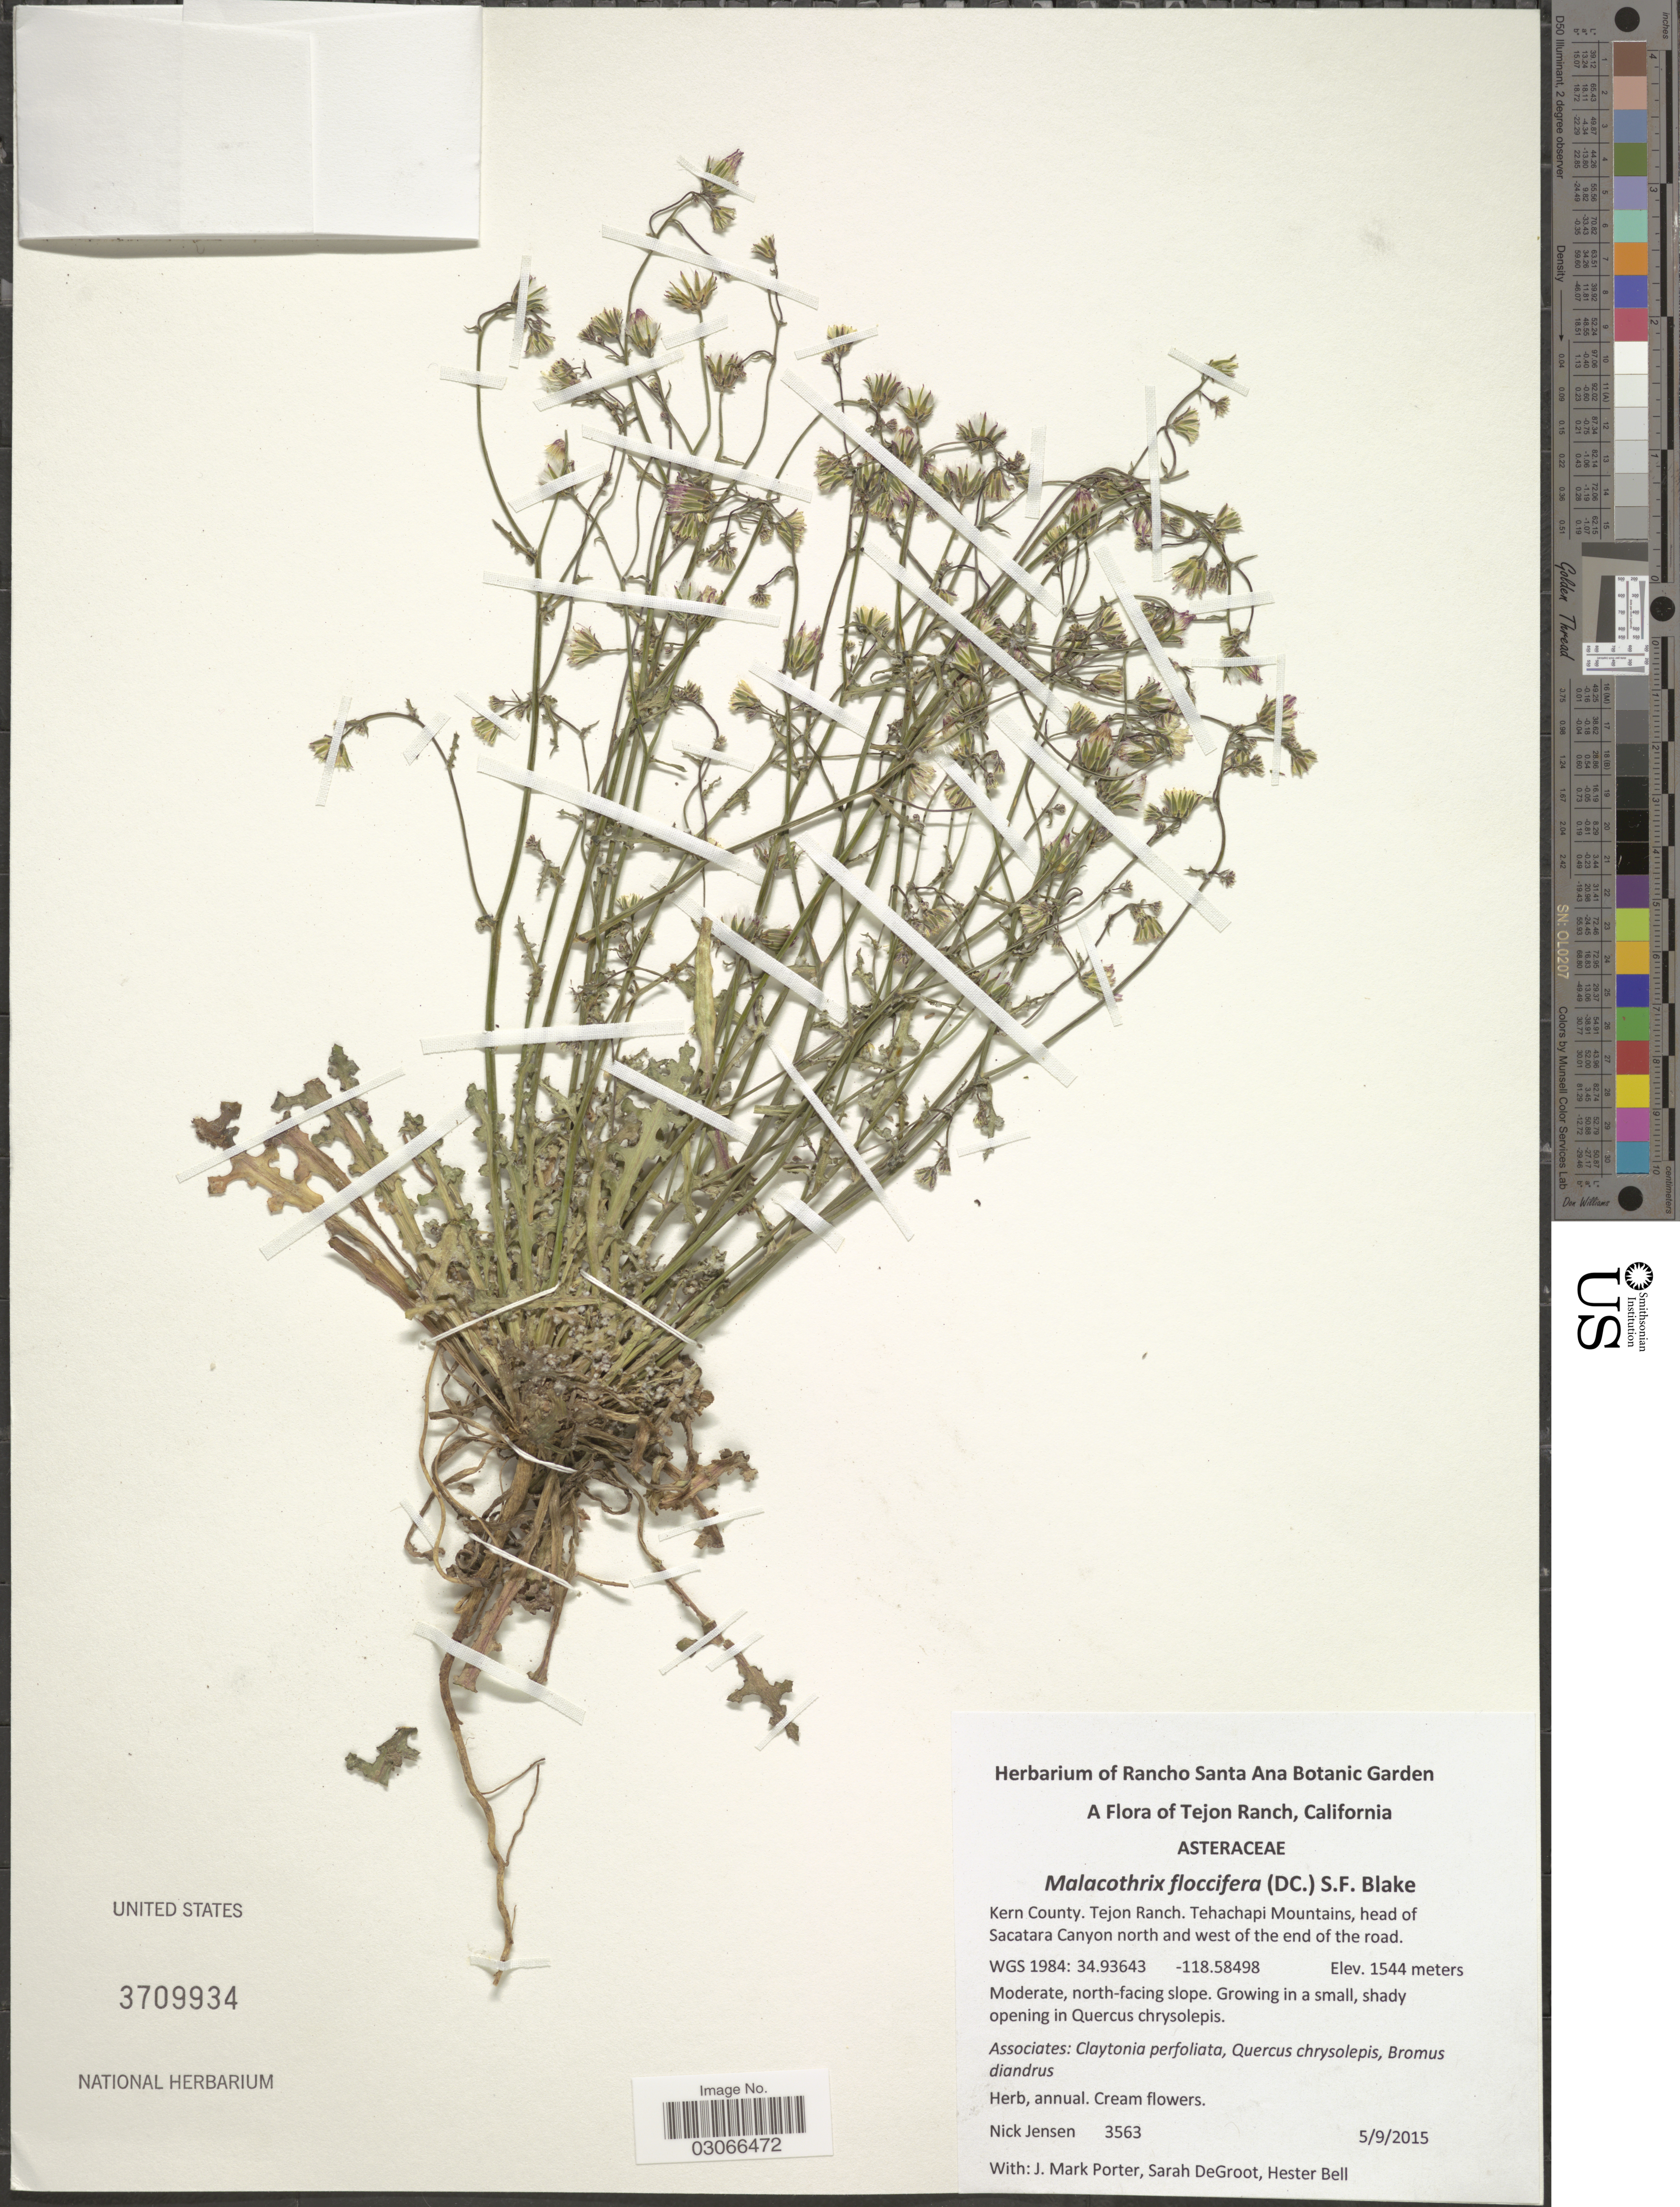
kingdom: Plantae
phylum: Tracheophyta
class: Magnoliopsida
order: Asterales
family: Asteraceae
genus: Malacothrix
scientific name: Malacothrix floccifera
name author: (DC.) S.F. Blake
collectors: N. Jensen, J. M. Porter, S. De Groot & H. Bell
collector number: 3563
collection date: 2015-05-09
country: United States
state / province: California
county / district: Kern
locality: Tejon Ranch. Kern County. Tehachapi Mountains, head of Sacatara Canyon north and west of the end of the road.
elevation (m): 1544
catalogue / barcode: US 3709934